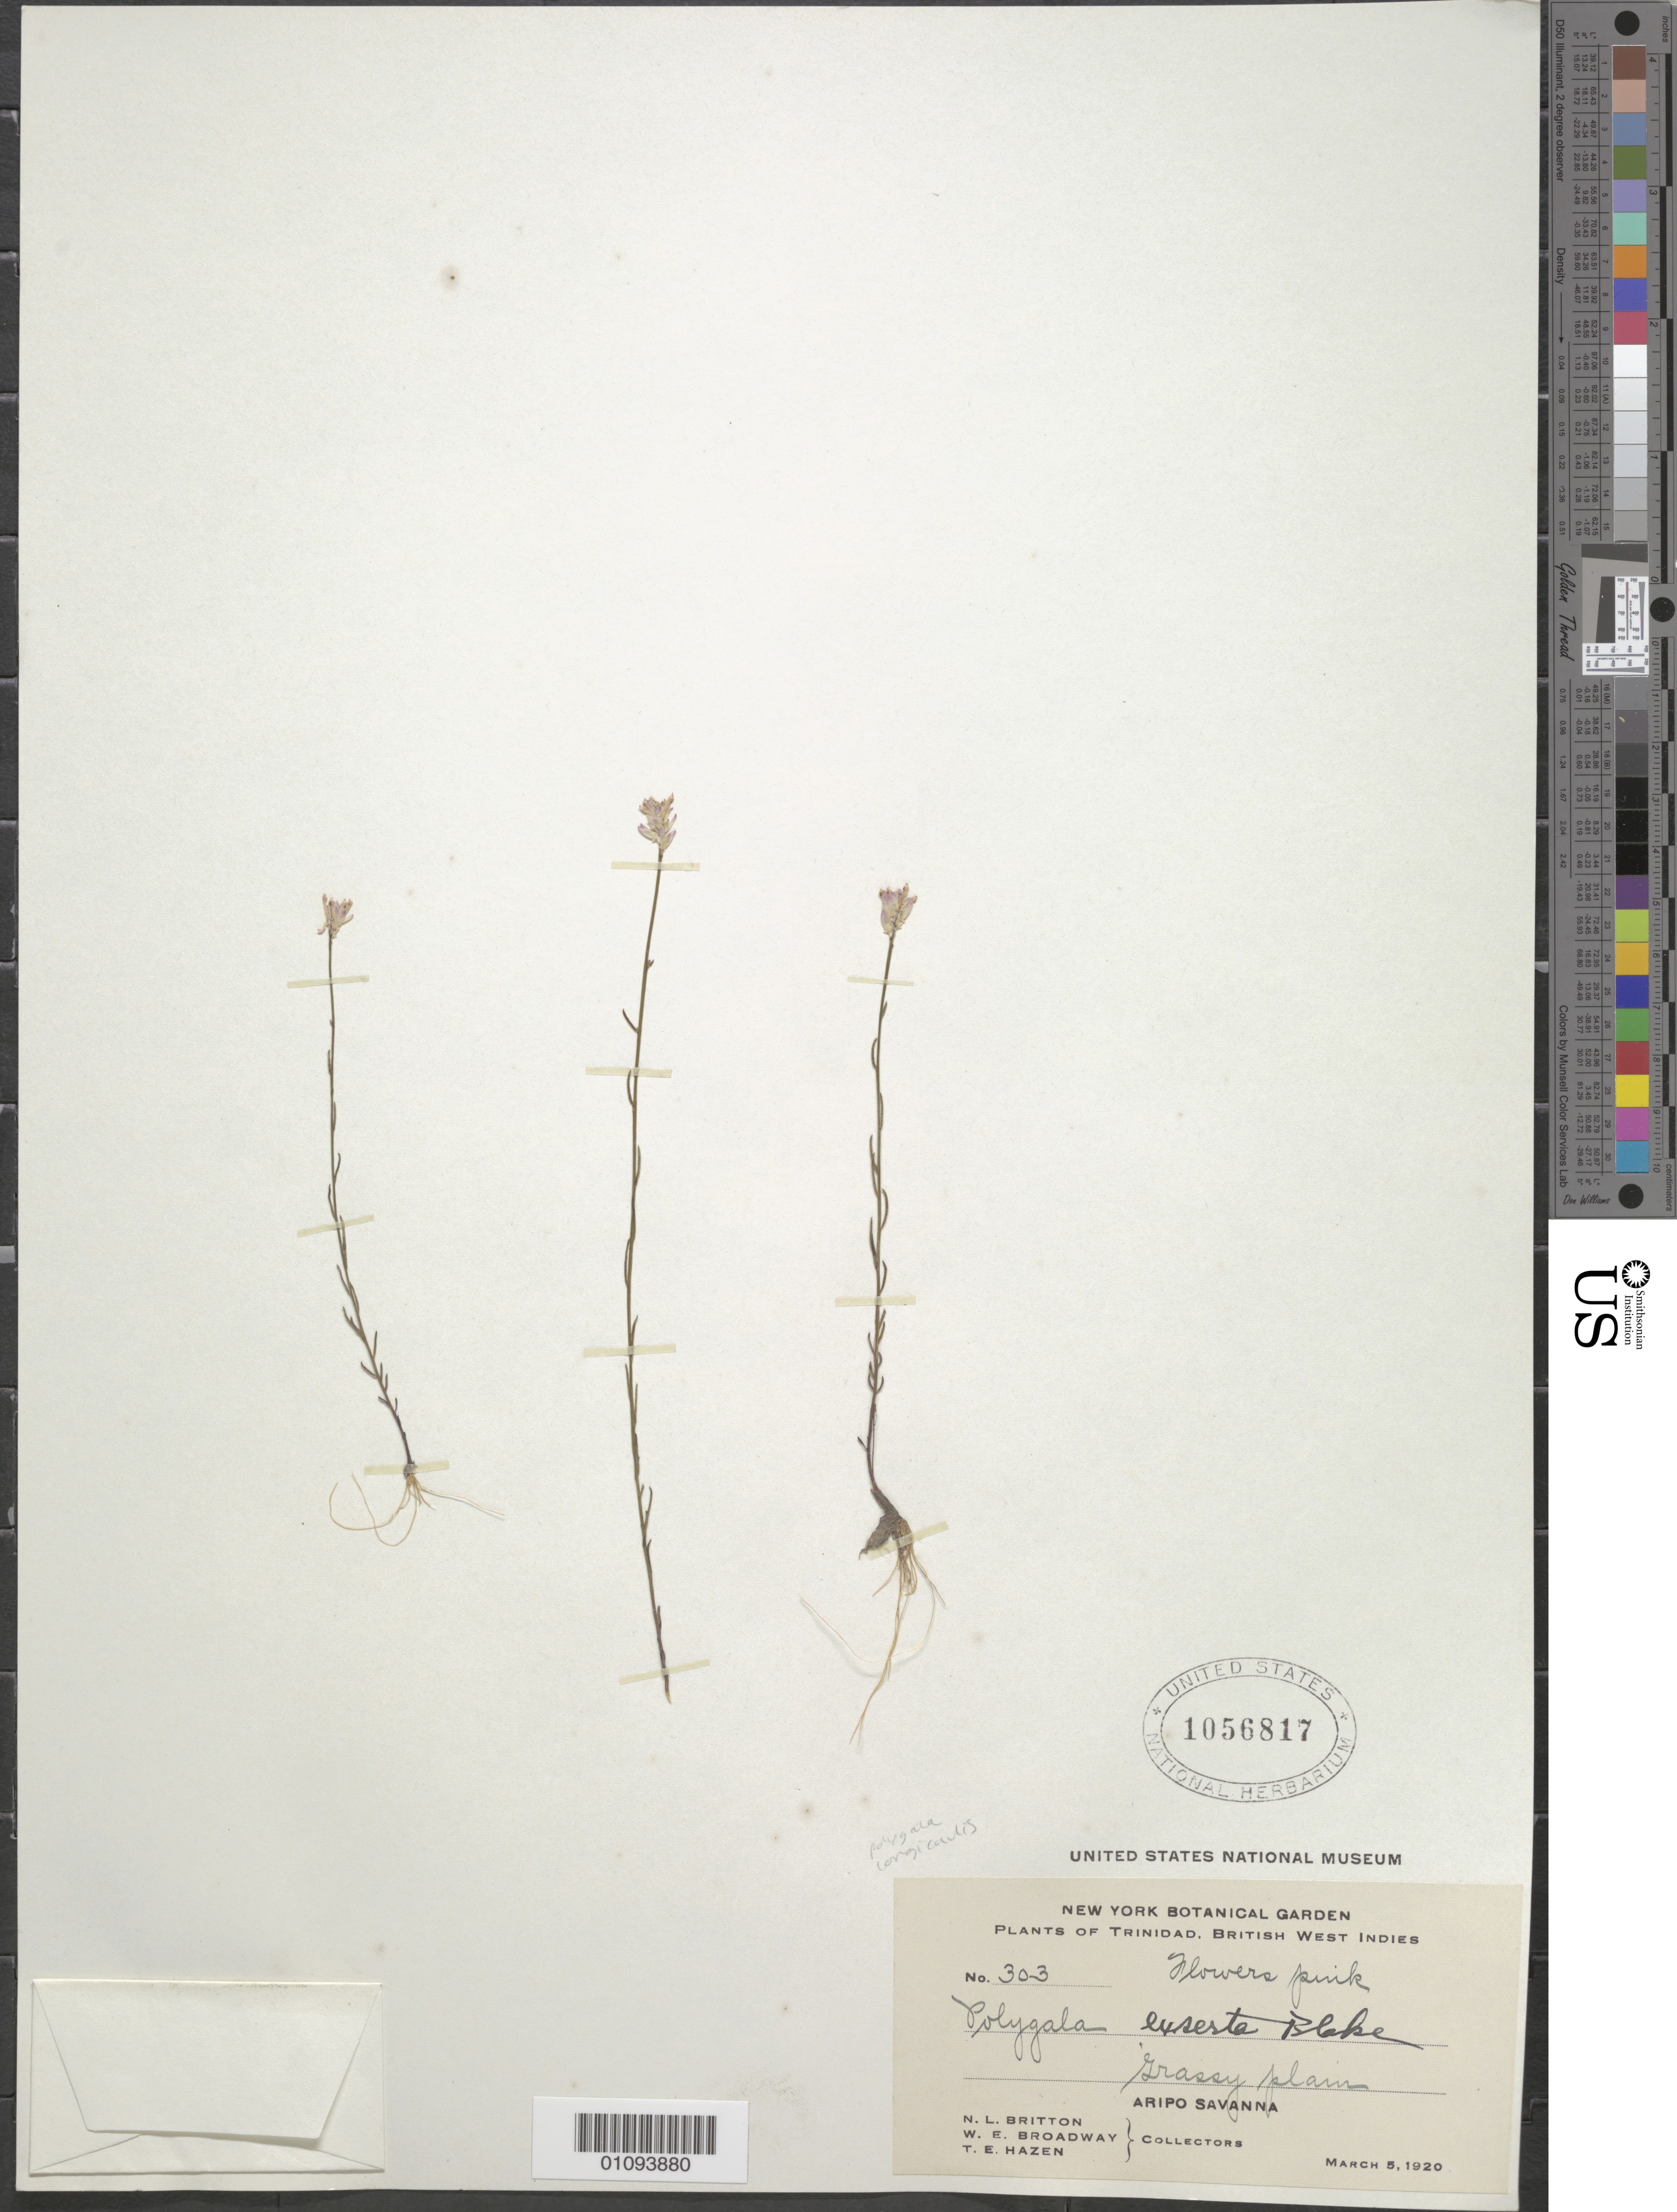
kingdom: Plantae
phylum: Tracheophyta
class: Magnoliopsida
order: Fabales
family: Polygalaceae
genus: Polygala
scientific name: Polygala longicaulis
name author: Kunth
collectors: N. Britton, W. E. Broadway & T. E. Hazen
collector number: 303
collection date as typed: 05 Mar 1920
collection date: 1920-03-05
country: Trinidad and Tobago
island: Trinidad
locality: Aripo Savanna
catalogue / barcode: US 1056817